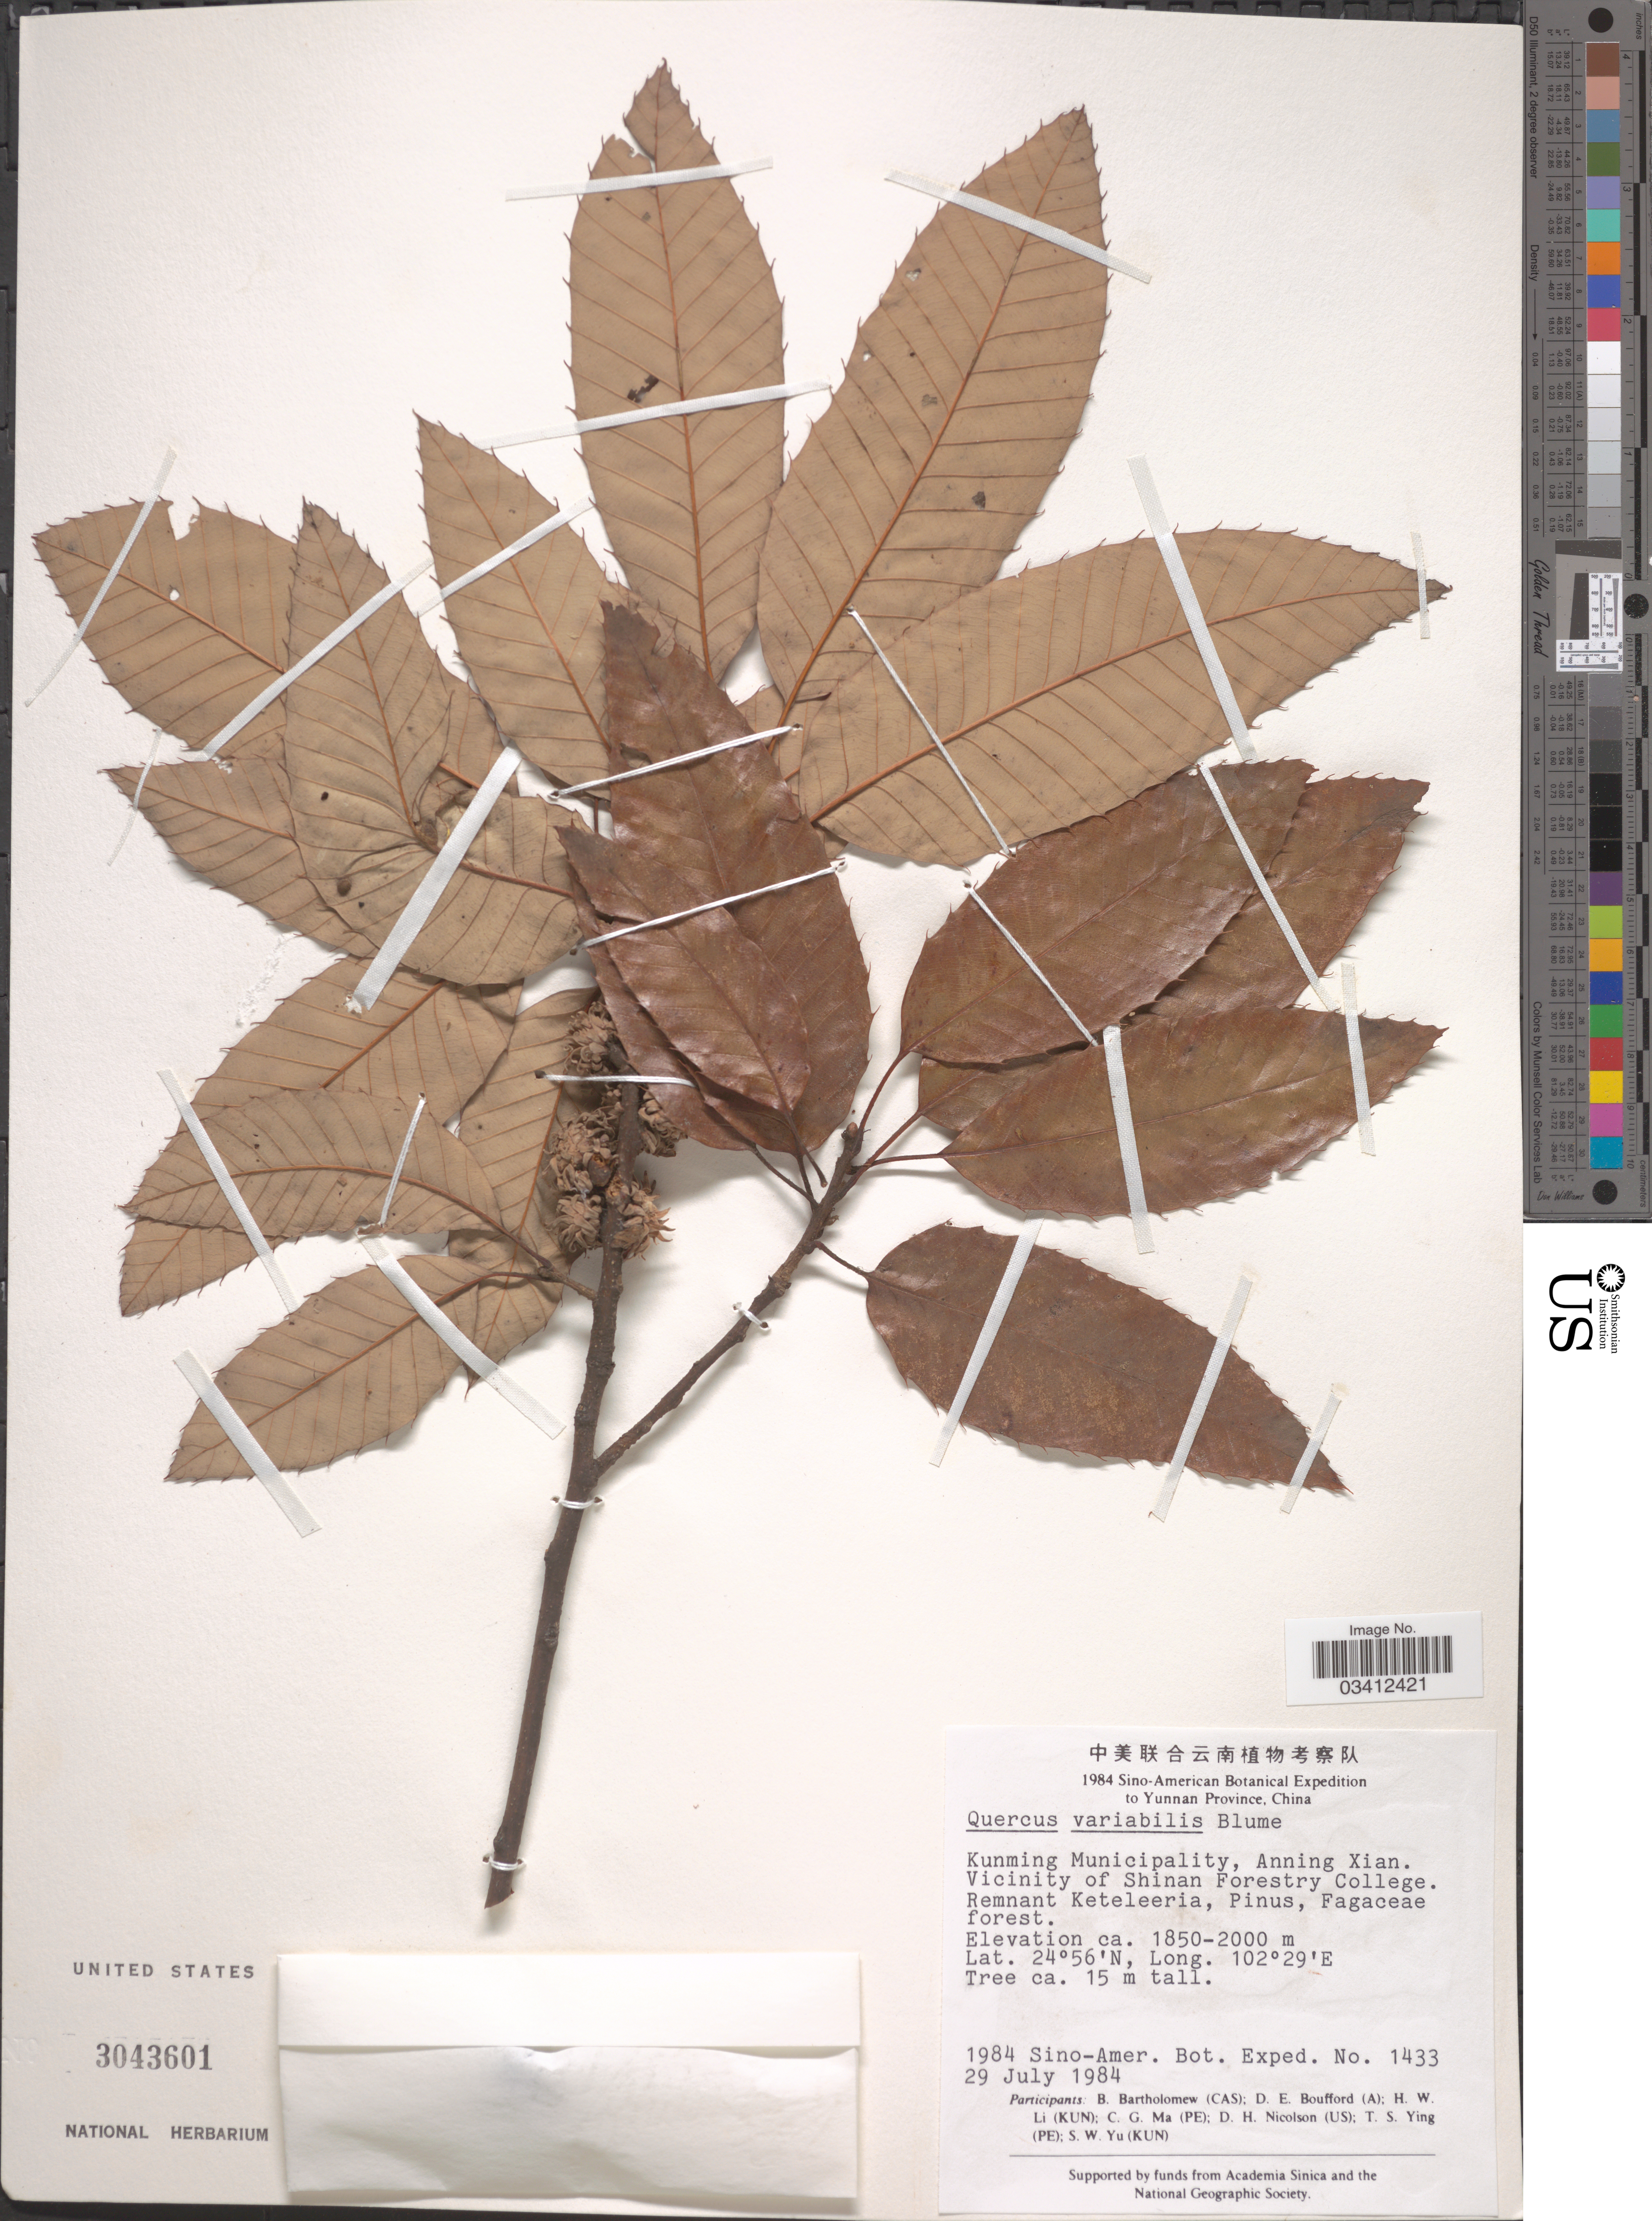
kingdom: Plantae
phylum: Tracheophyta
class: Magnoliopsida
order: Fagales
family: Fagaceae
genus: Quercus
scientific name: Quercus variabilis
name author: Blume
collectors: Sino-Amer. Bot. Exped. 1984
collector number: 1433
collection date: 1984-07-29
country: China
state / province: Yunnan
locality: Kunming Municipality, Anning Xian. Vicinity of Shinan Forestry College.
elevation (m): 1850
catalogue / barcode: US 3043601